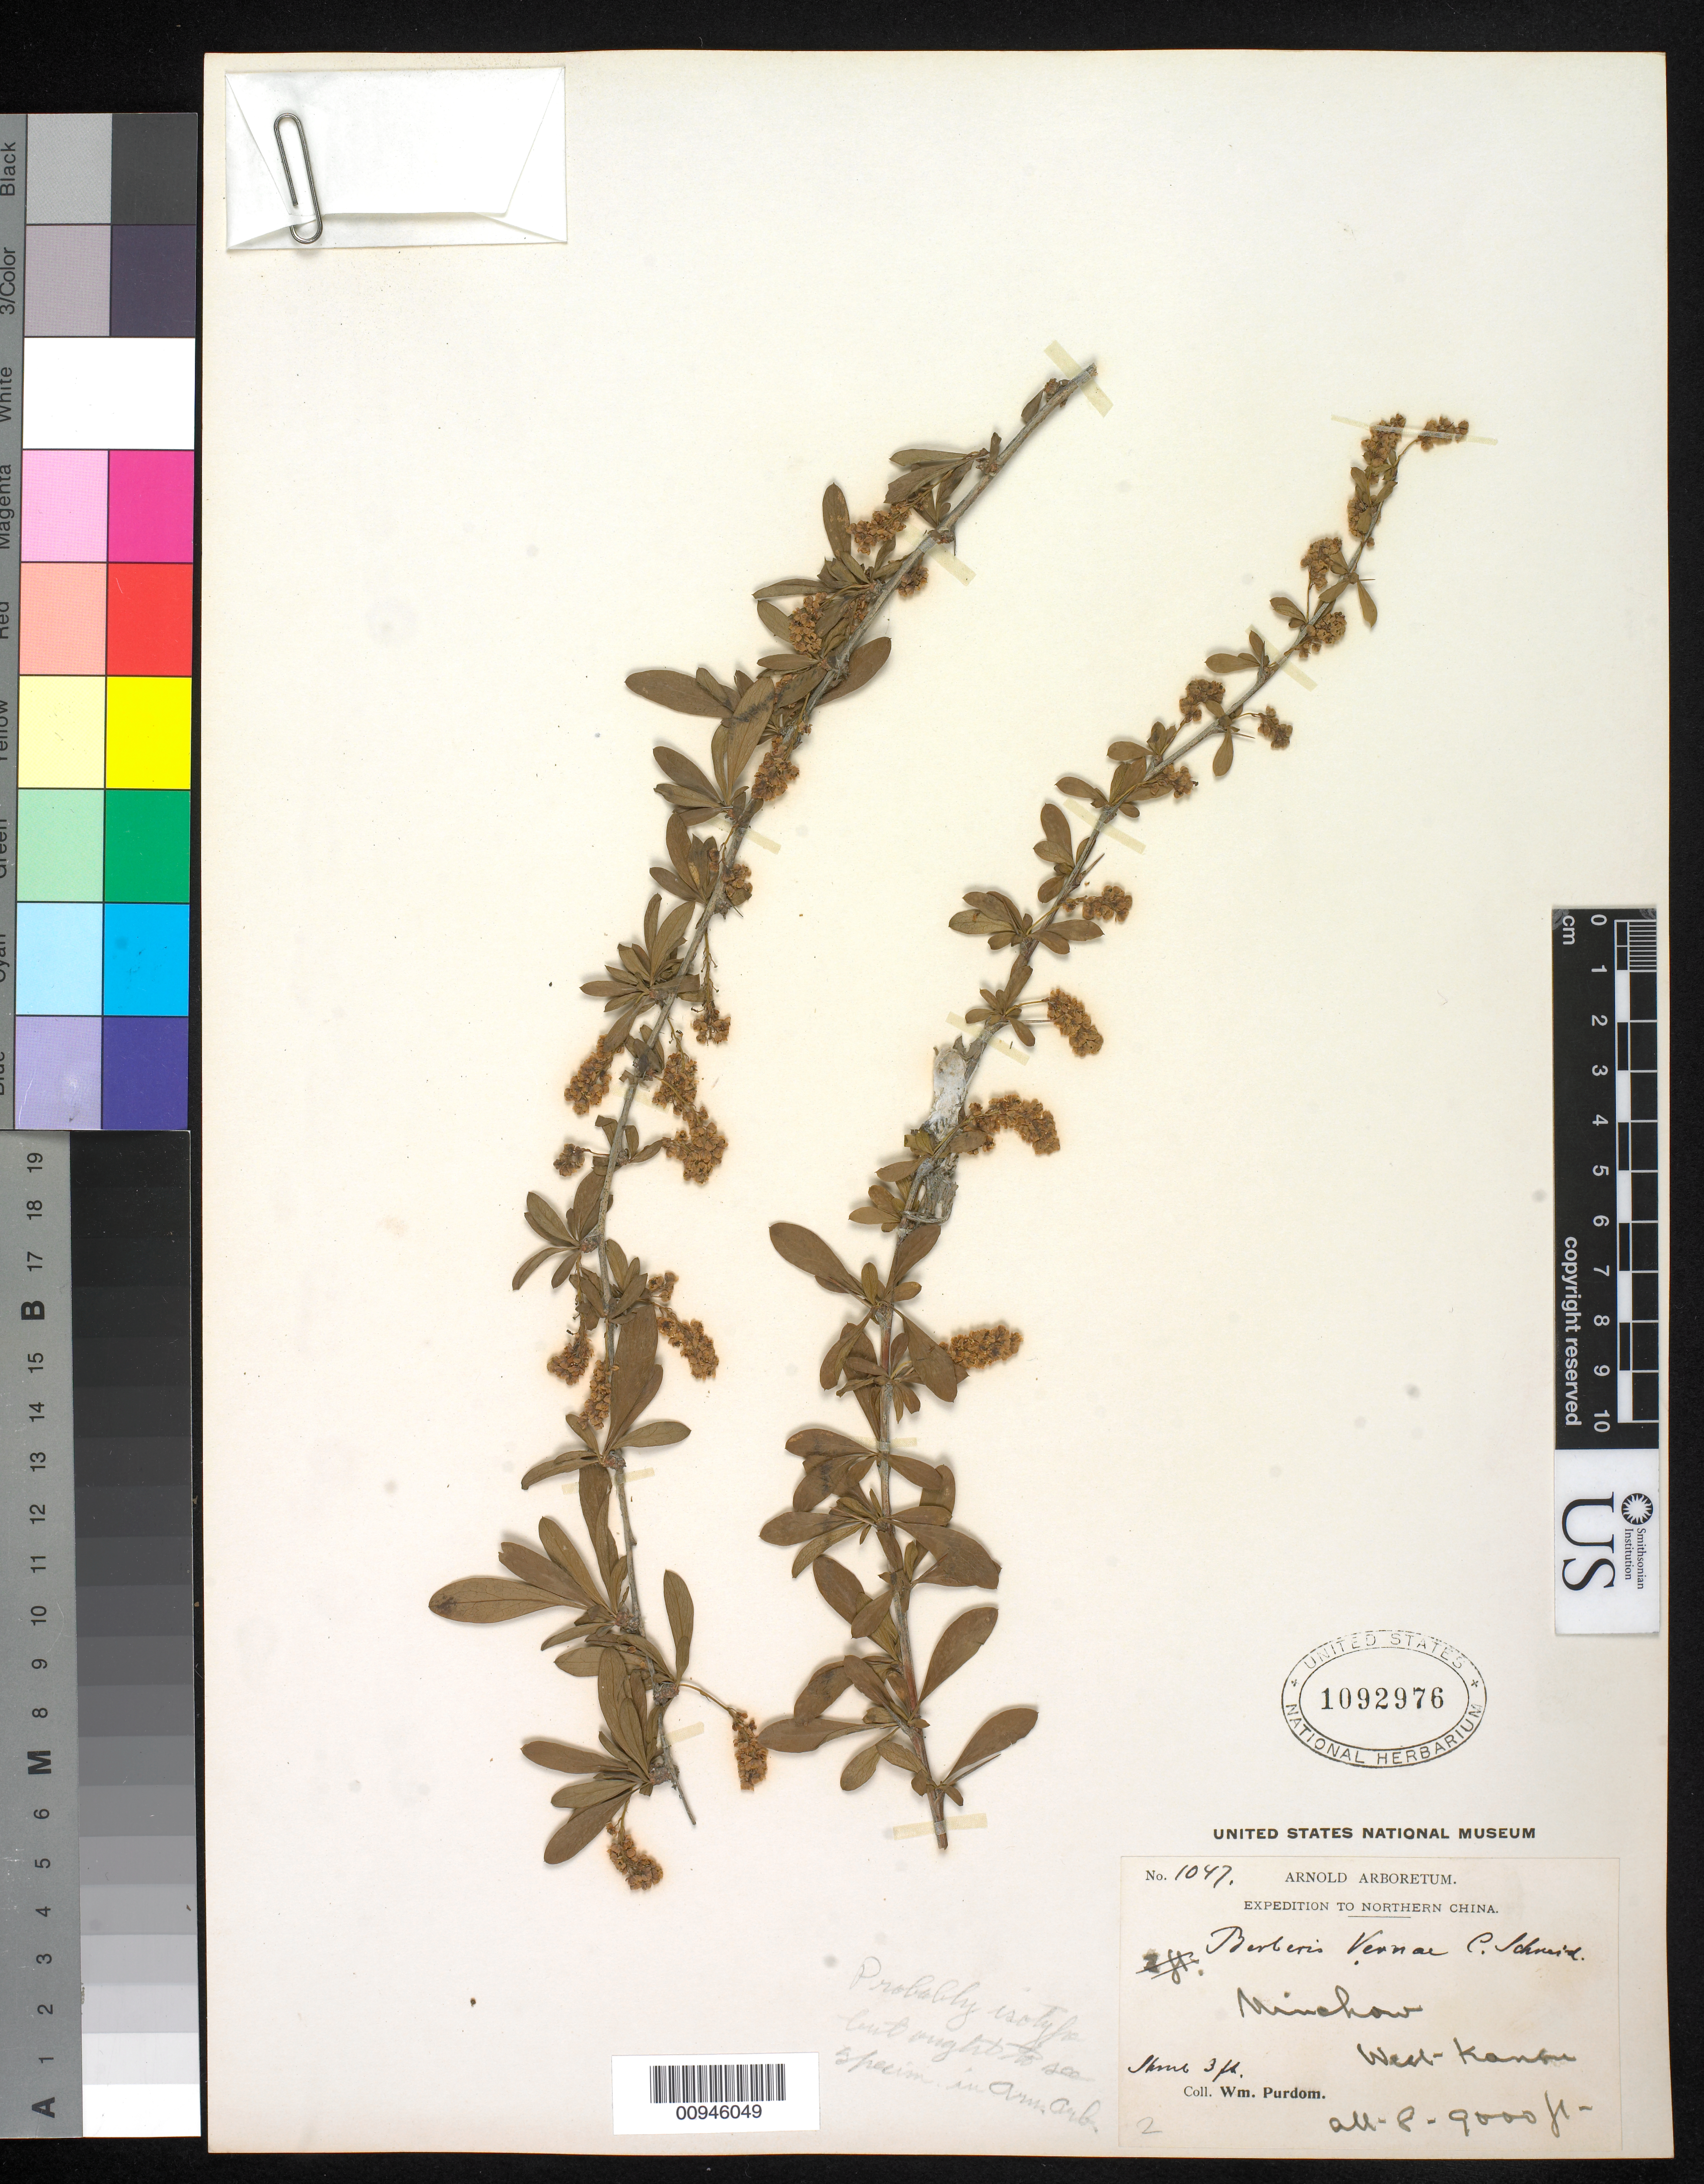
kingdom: Plantae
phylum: Tracheophyta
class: Magnoliopsida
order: Ranunculales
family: Berberidaceae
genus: Berberis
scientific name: Berberis vernae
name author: C.K. Schneid.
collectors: W. Purdom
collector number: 1047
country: China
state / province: Gansu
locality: Minchow, West Kansu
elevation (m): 2438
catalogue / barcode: US 1092976